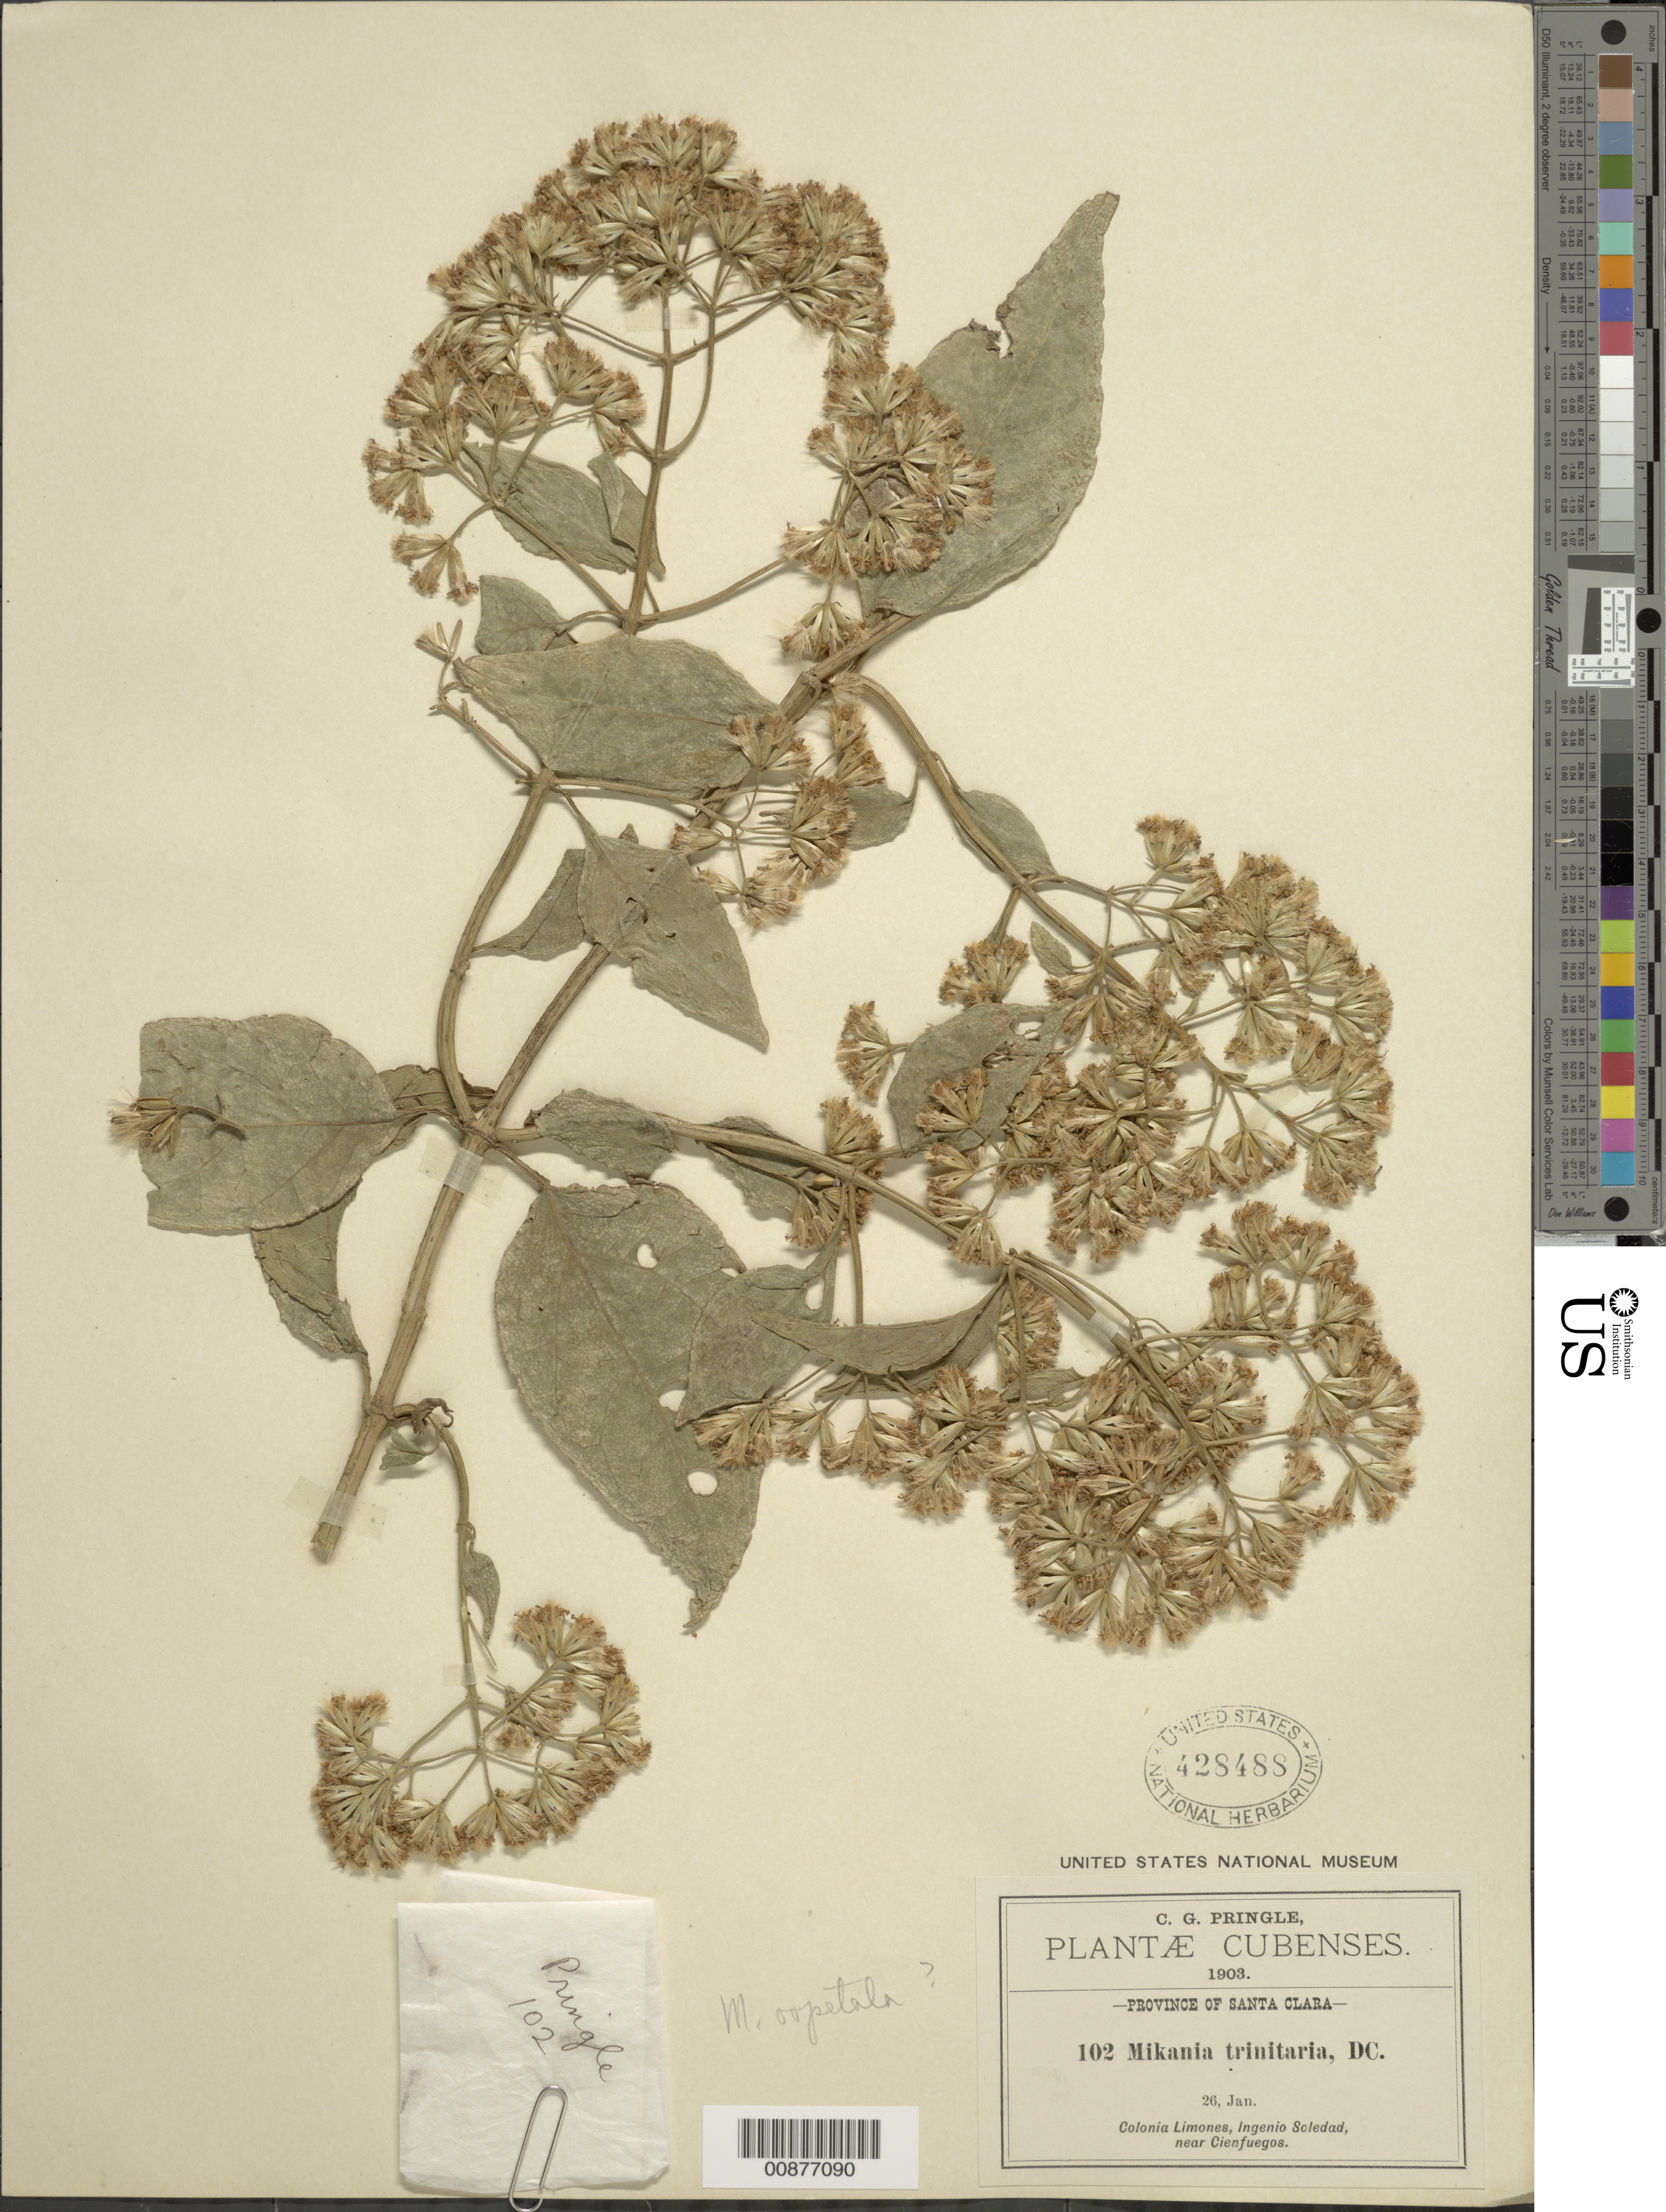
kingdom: Plantae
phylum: Tracheophyta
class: Magnoliopsida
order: Asterales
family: Asteraceae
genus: Mikania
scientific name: Mikania oopetala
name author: Urb. & Nied.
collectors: C. G. Pringle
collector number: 102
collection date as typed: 1903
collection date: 1903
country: Cuba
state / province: Las Villas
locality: Colonia Limones, Ingenio Soledad, near Cienfuegos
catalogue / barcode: US 428488